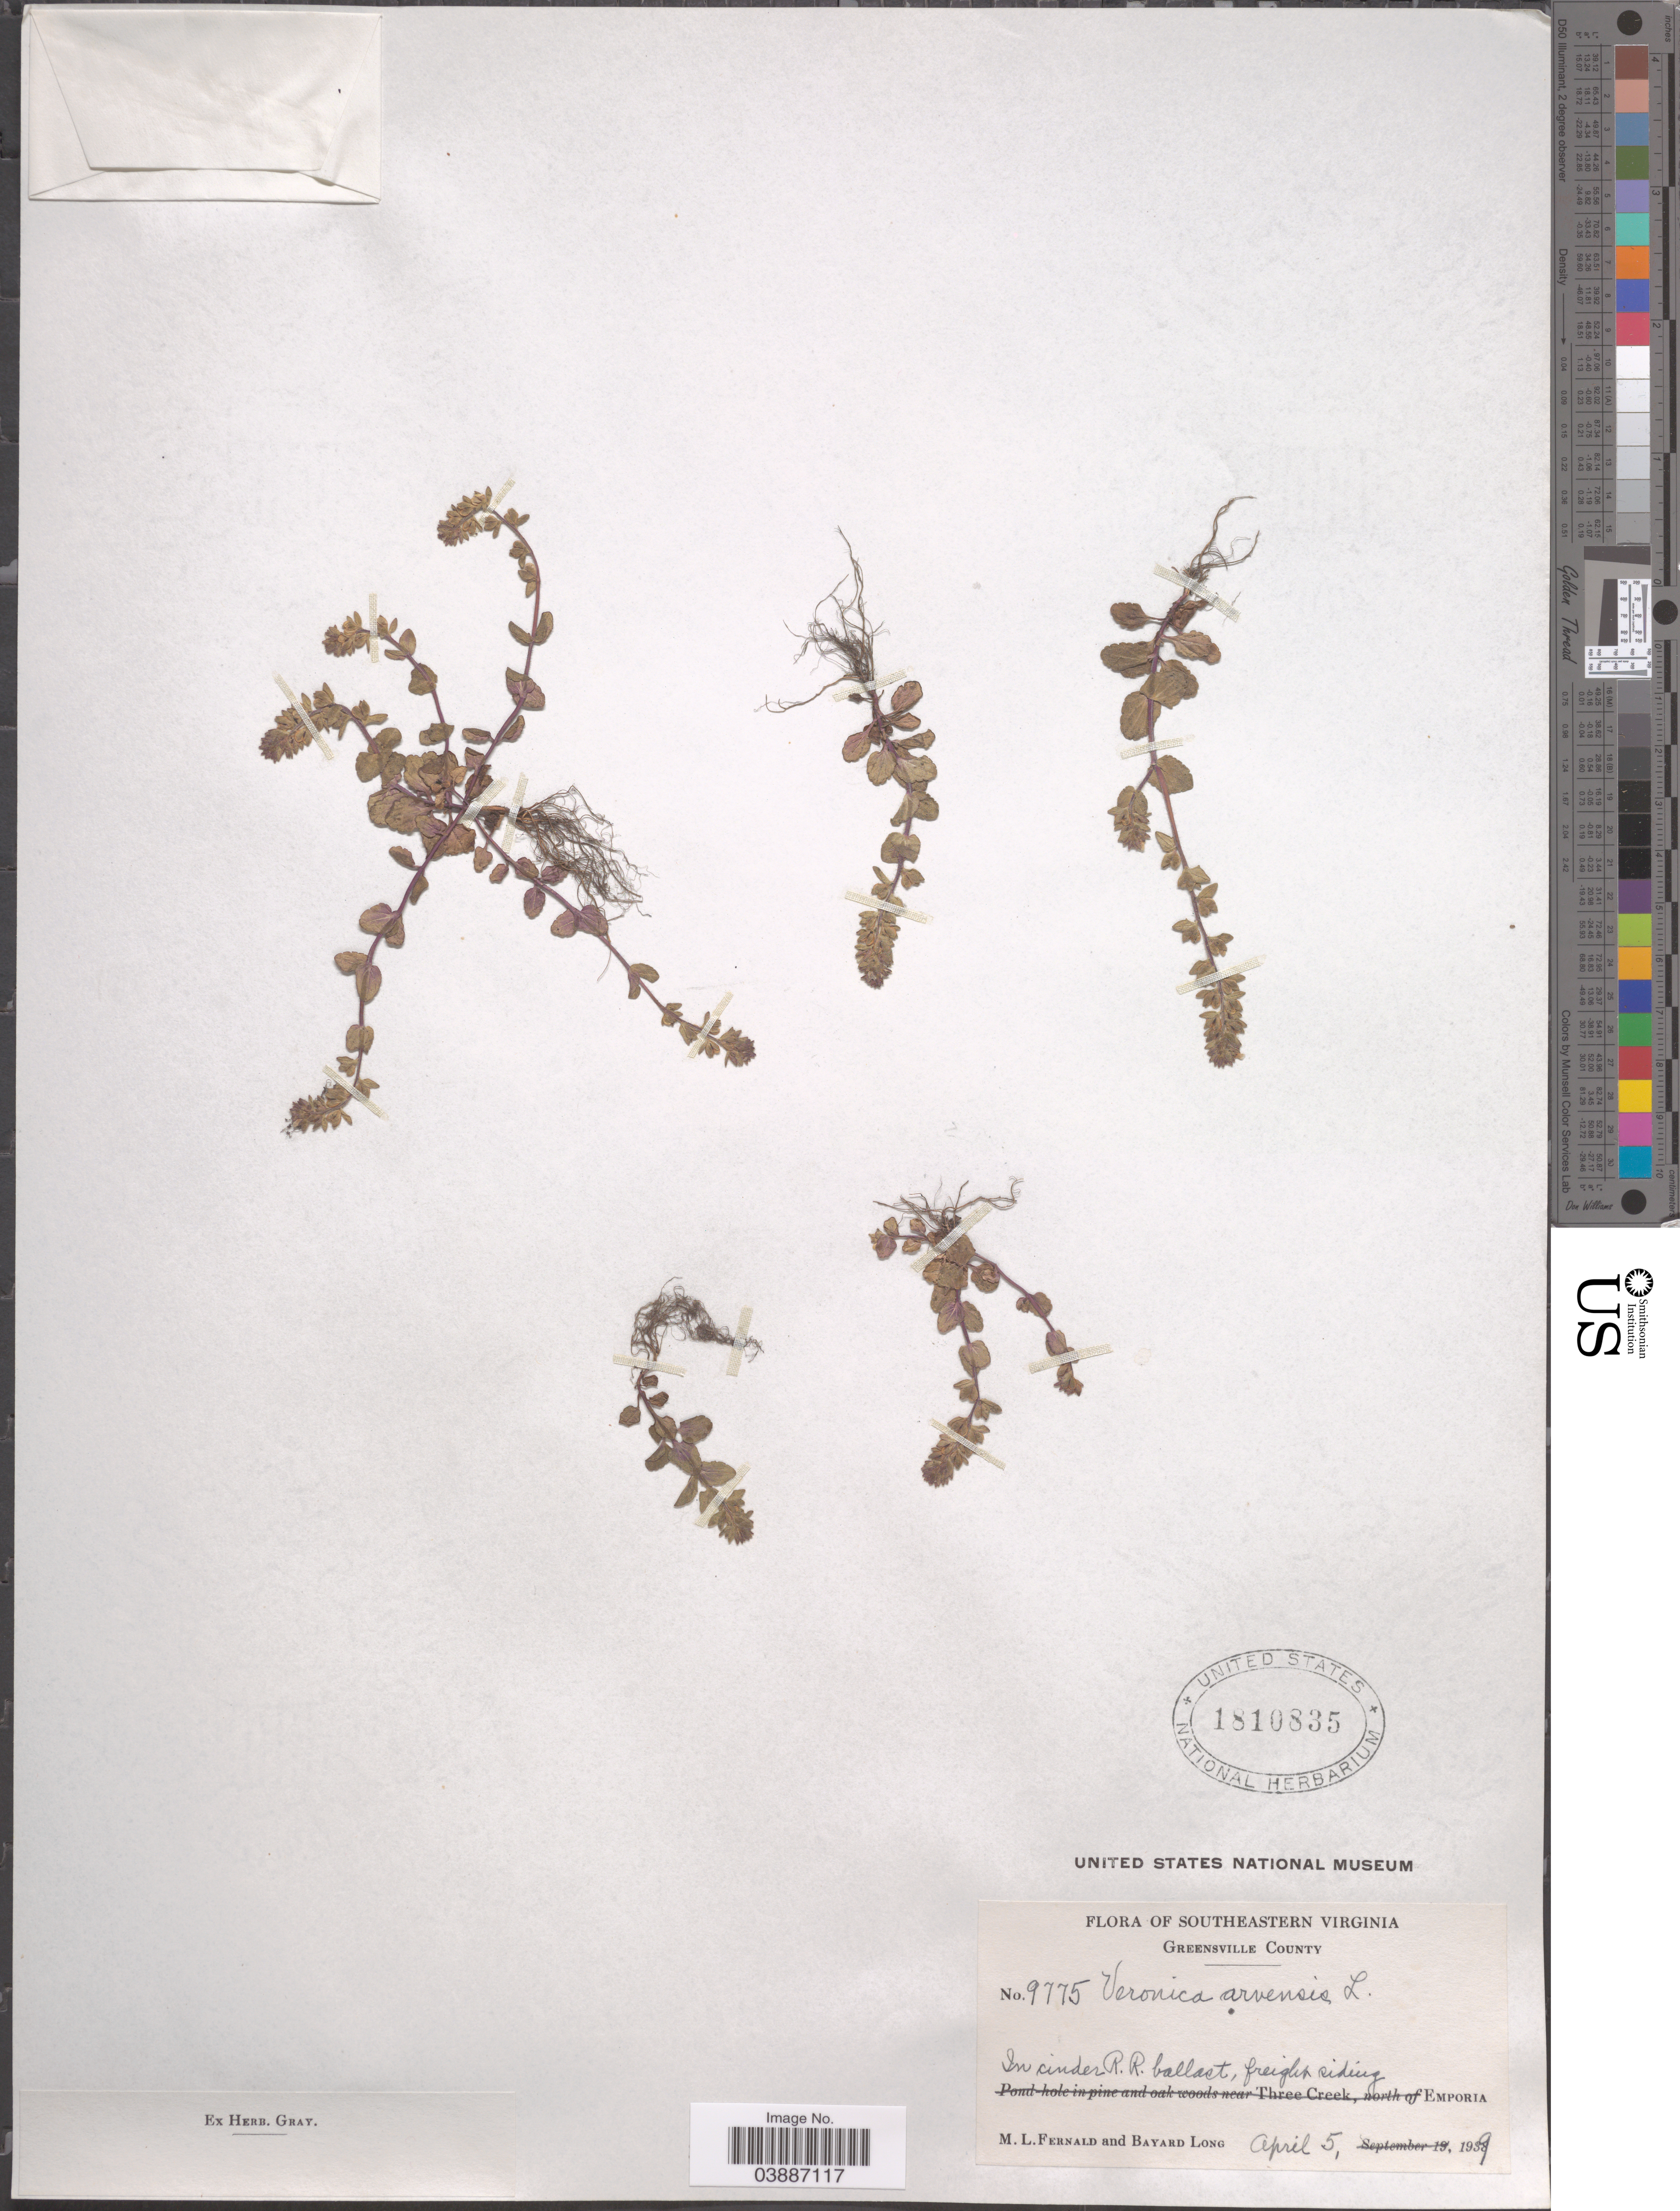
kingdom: Plantae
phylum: Tracheophyta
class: Magnoliopsida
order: Lamiales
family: Plantaginaceae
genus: Veronica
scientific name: Veronica arvensis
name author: L.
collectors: M. L. Fernald & B. Long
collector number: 9775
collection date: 1939-04-05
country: United States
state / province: Virginia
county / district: Greensville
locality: Southeastern Virginia. Greensville County. Emporia.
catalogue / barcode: US 1810835